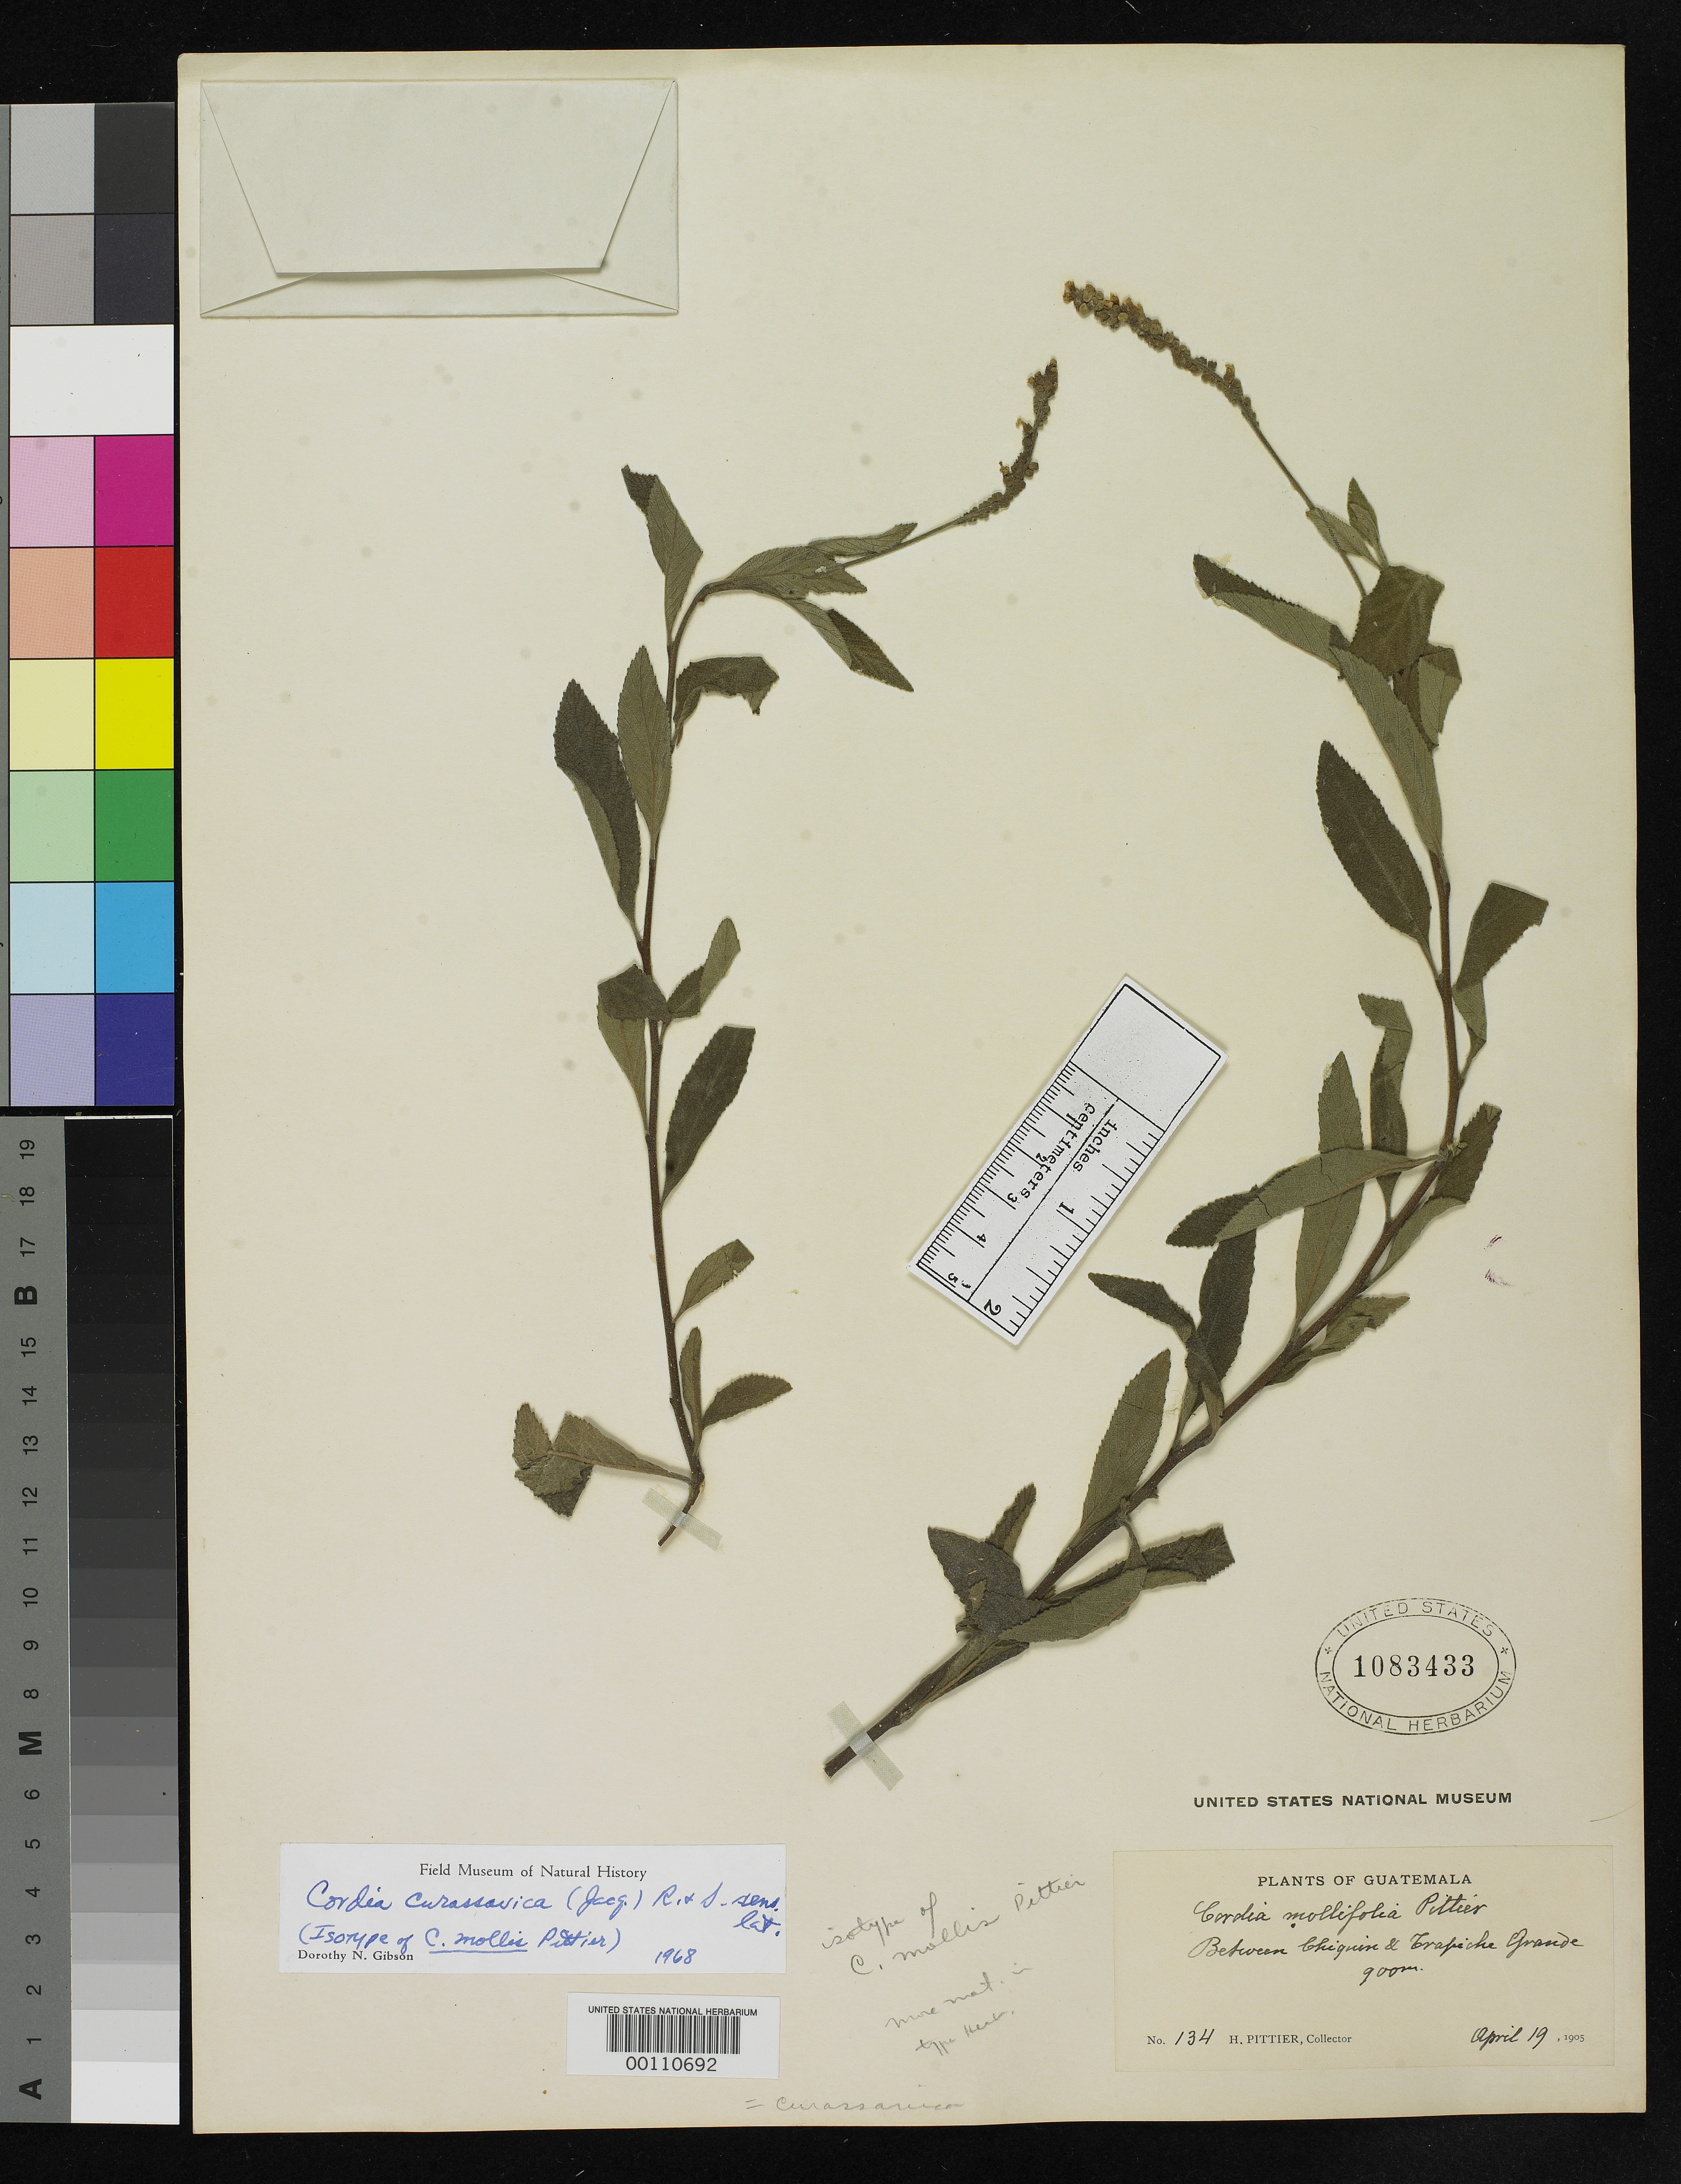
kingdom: Plantae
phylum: Tracheophyta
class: Magnoliopsida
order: Boraginales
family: Cordiaceae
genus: Cordia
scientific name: Cordia mollis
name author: Pittier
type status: Isotype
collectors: H. F. Pittier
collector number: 134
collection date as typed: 19 Apr 1905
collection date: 1905-04-19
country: Guatemala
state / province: Guatemala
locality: Between Chiquin and Trapiche Grande, road from Guatemala to Salama.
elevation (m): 900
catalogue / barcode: US 1083433